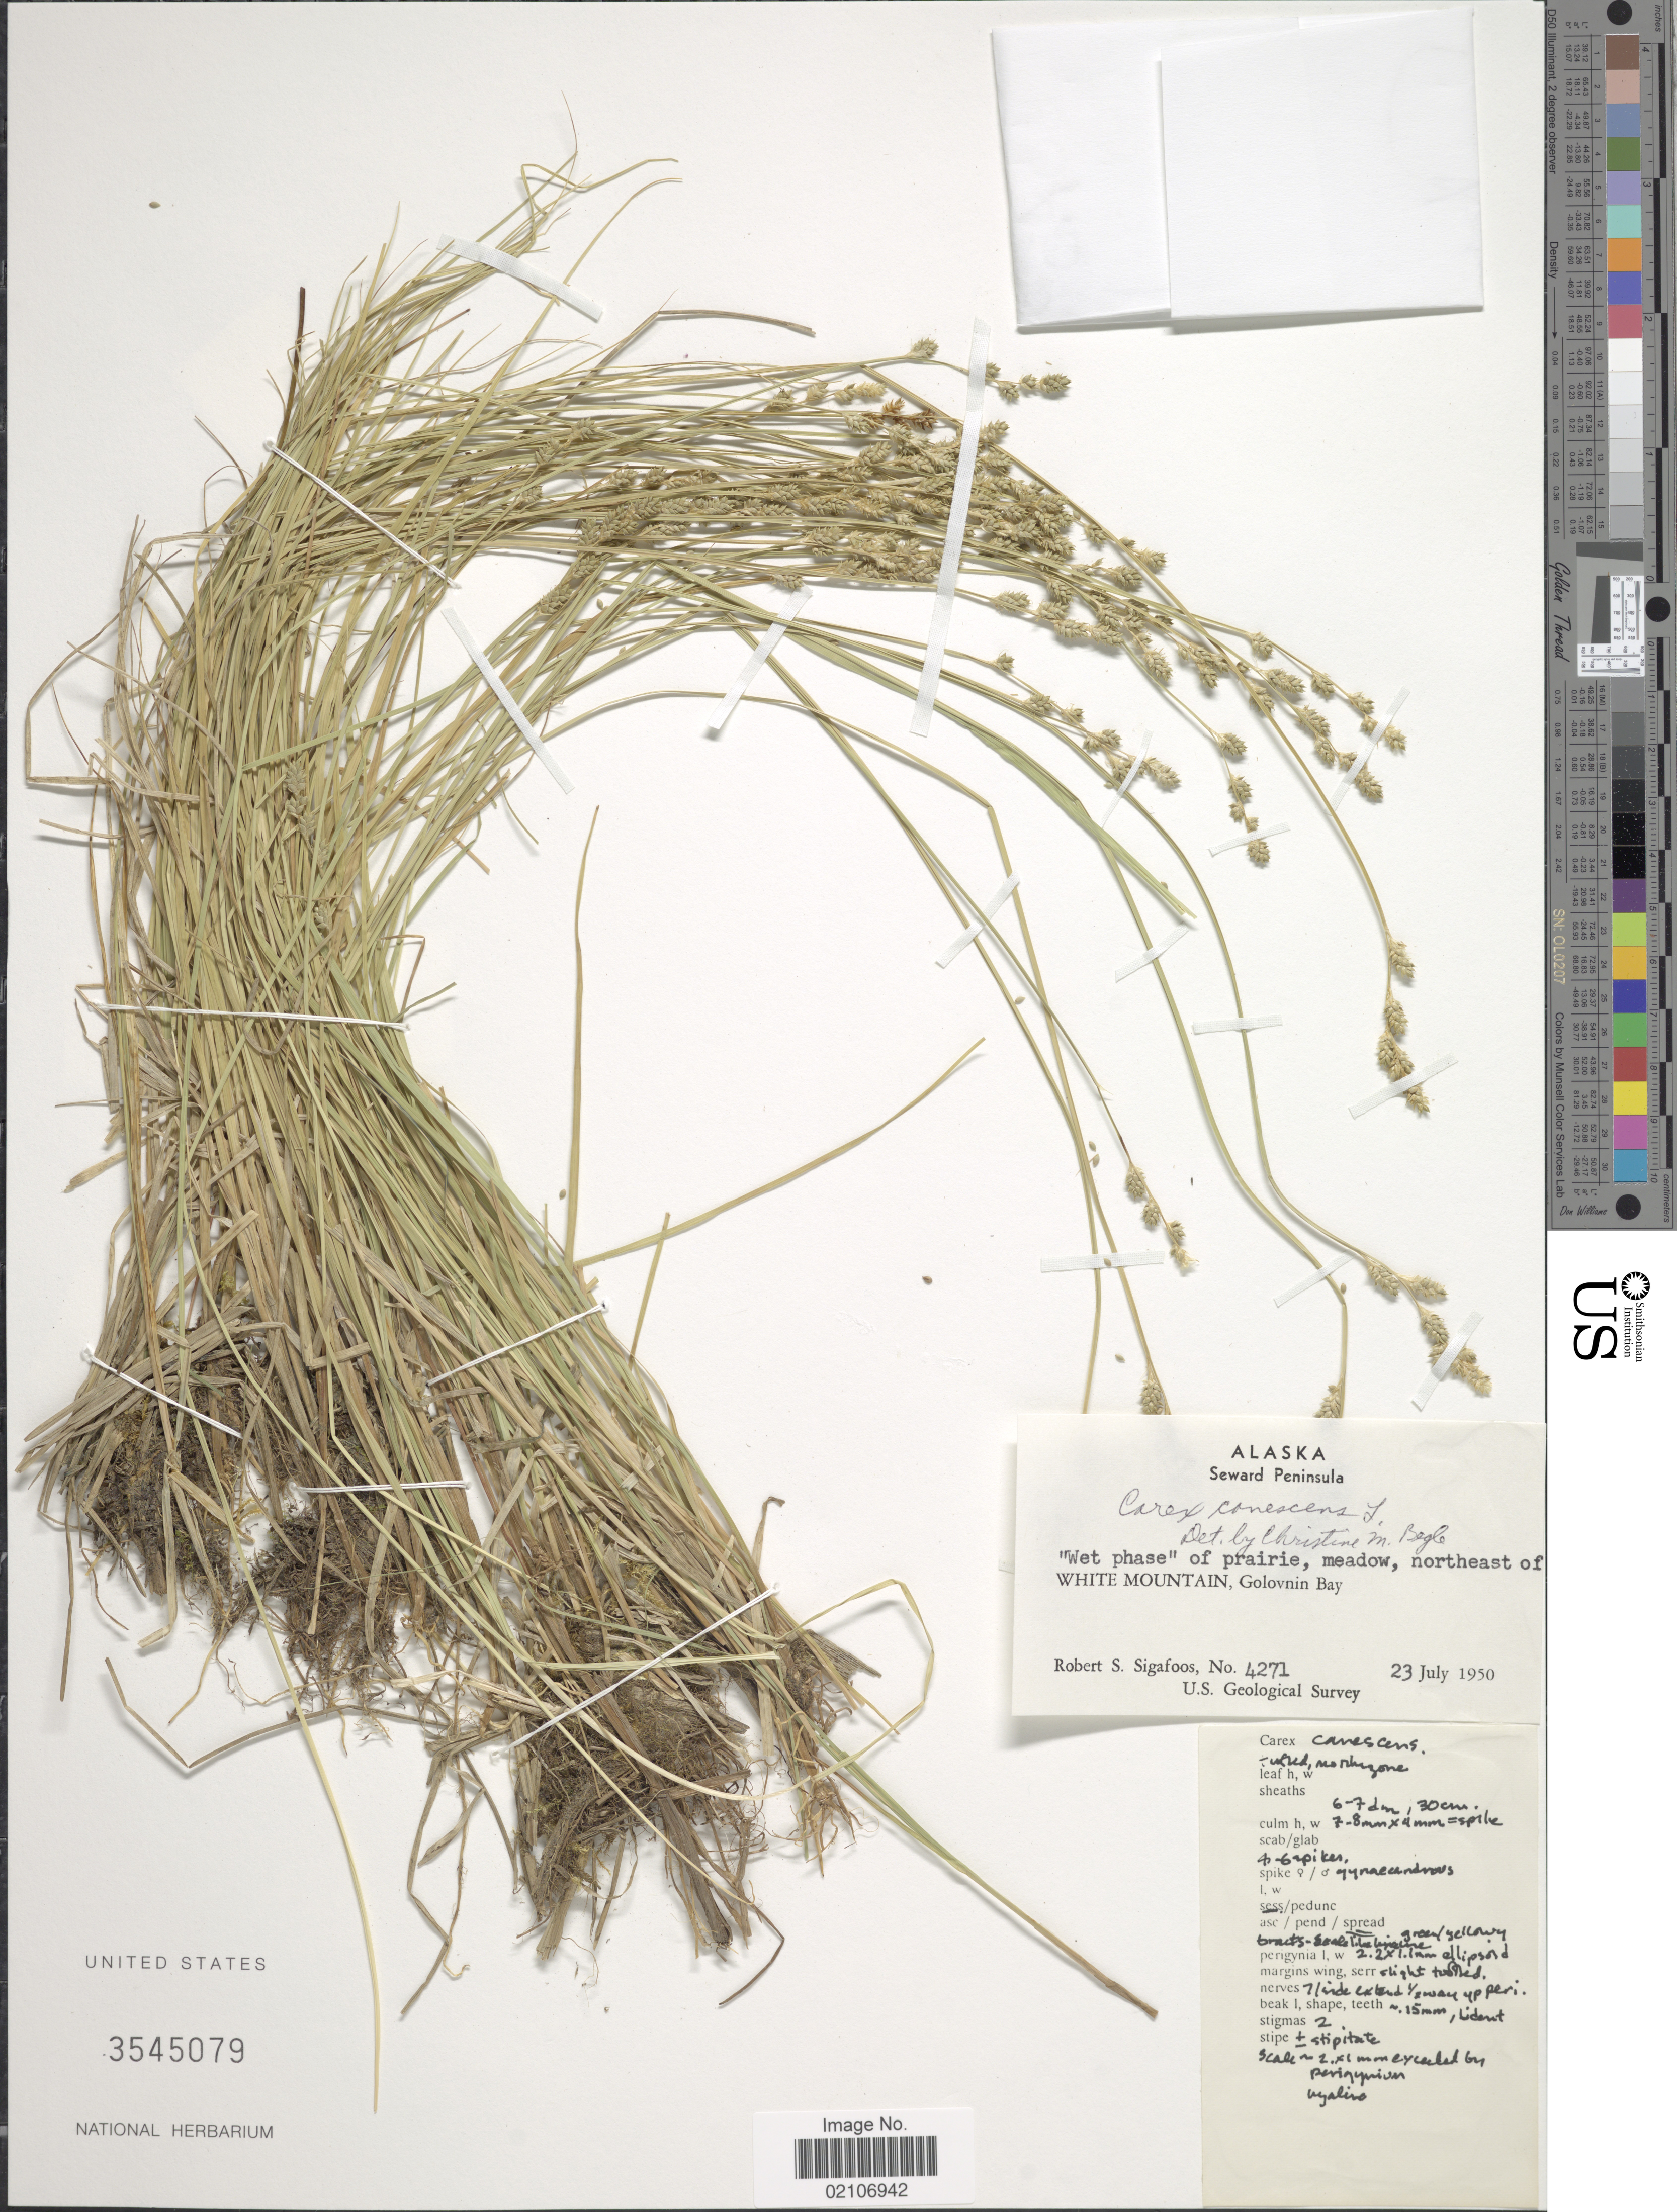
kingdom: Plantae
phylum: Tracheophyta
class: Liliopsida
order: Poales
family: Cyperaceae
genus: Carex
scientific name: Carex canescens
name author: L.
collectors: R. Sigafoos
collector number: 4271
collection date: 1950-07-23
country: United States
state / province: Alaska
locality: Alaska, Seward Peninsula. "Wet phase"of prairie, meadow northeast of White Mountain, Golovin Bay.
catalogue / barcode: US 3545079